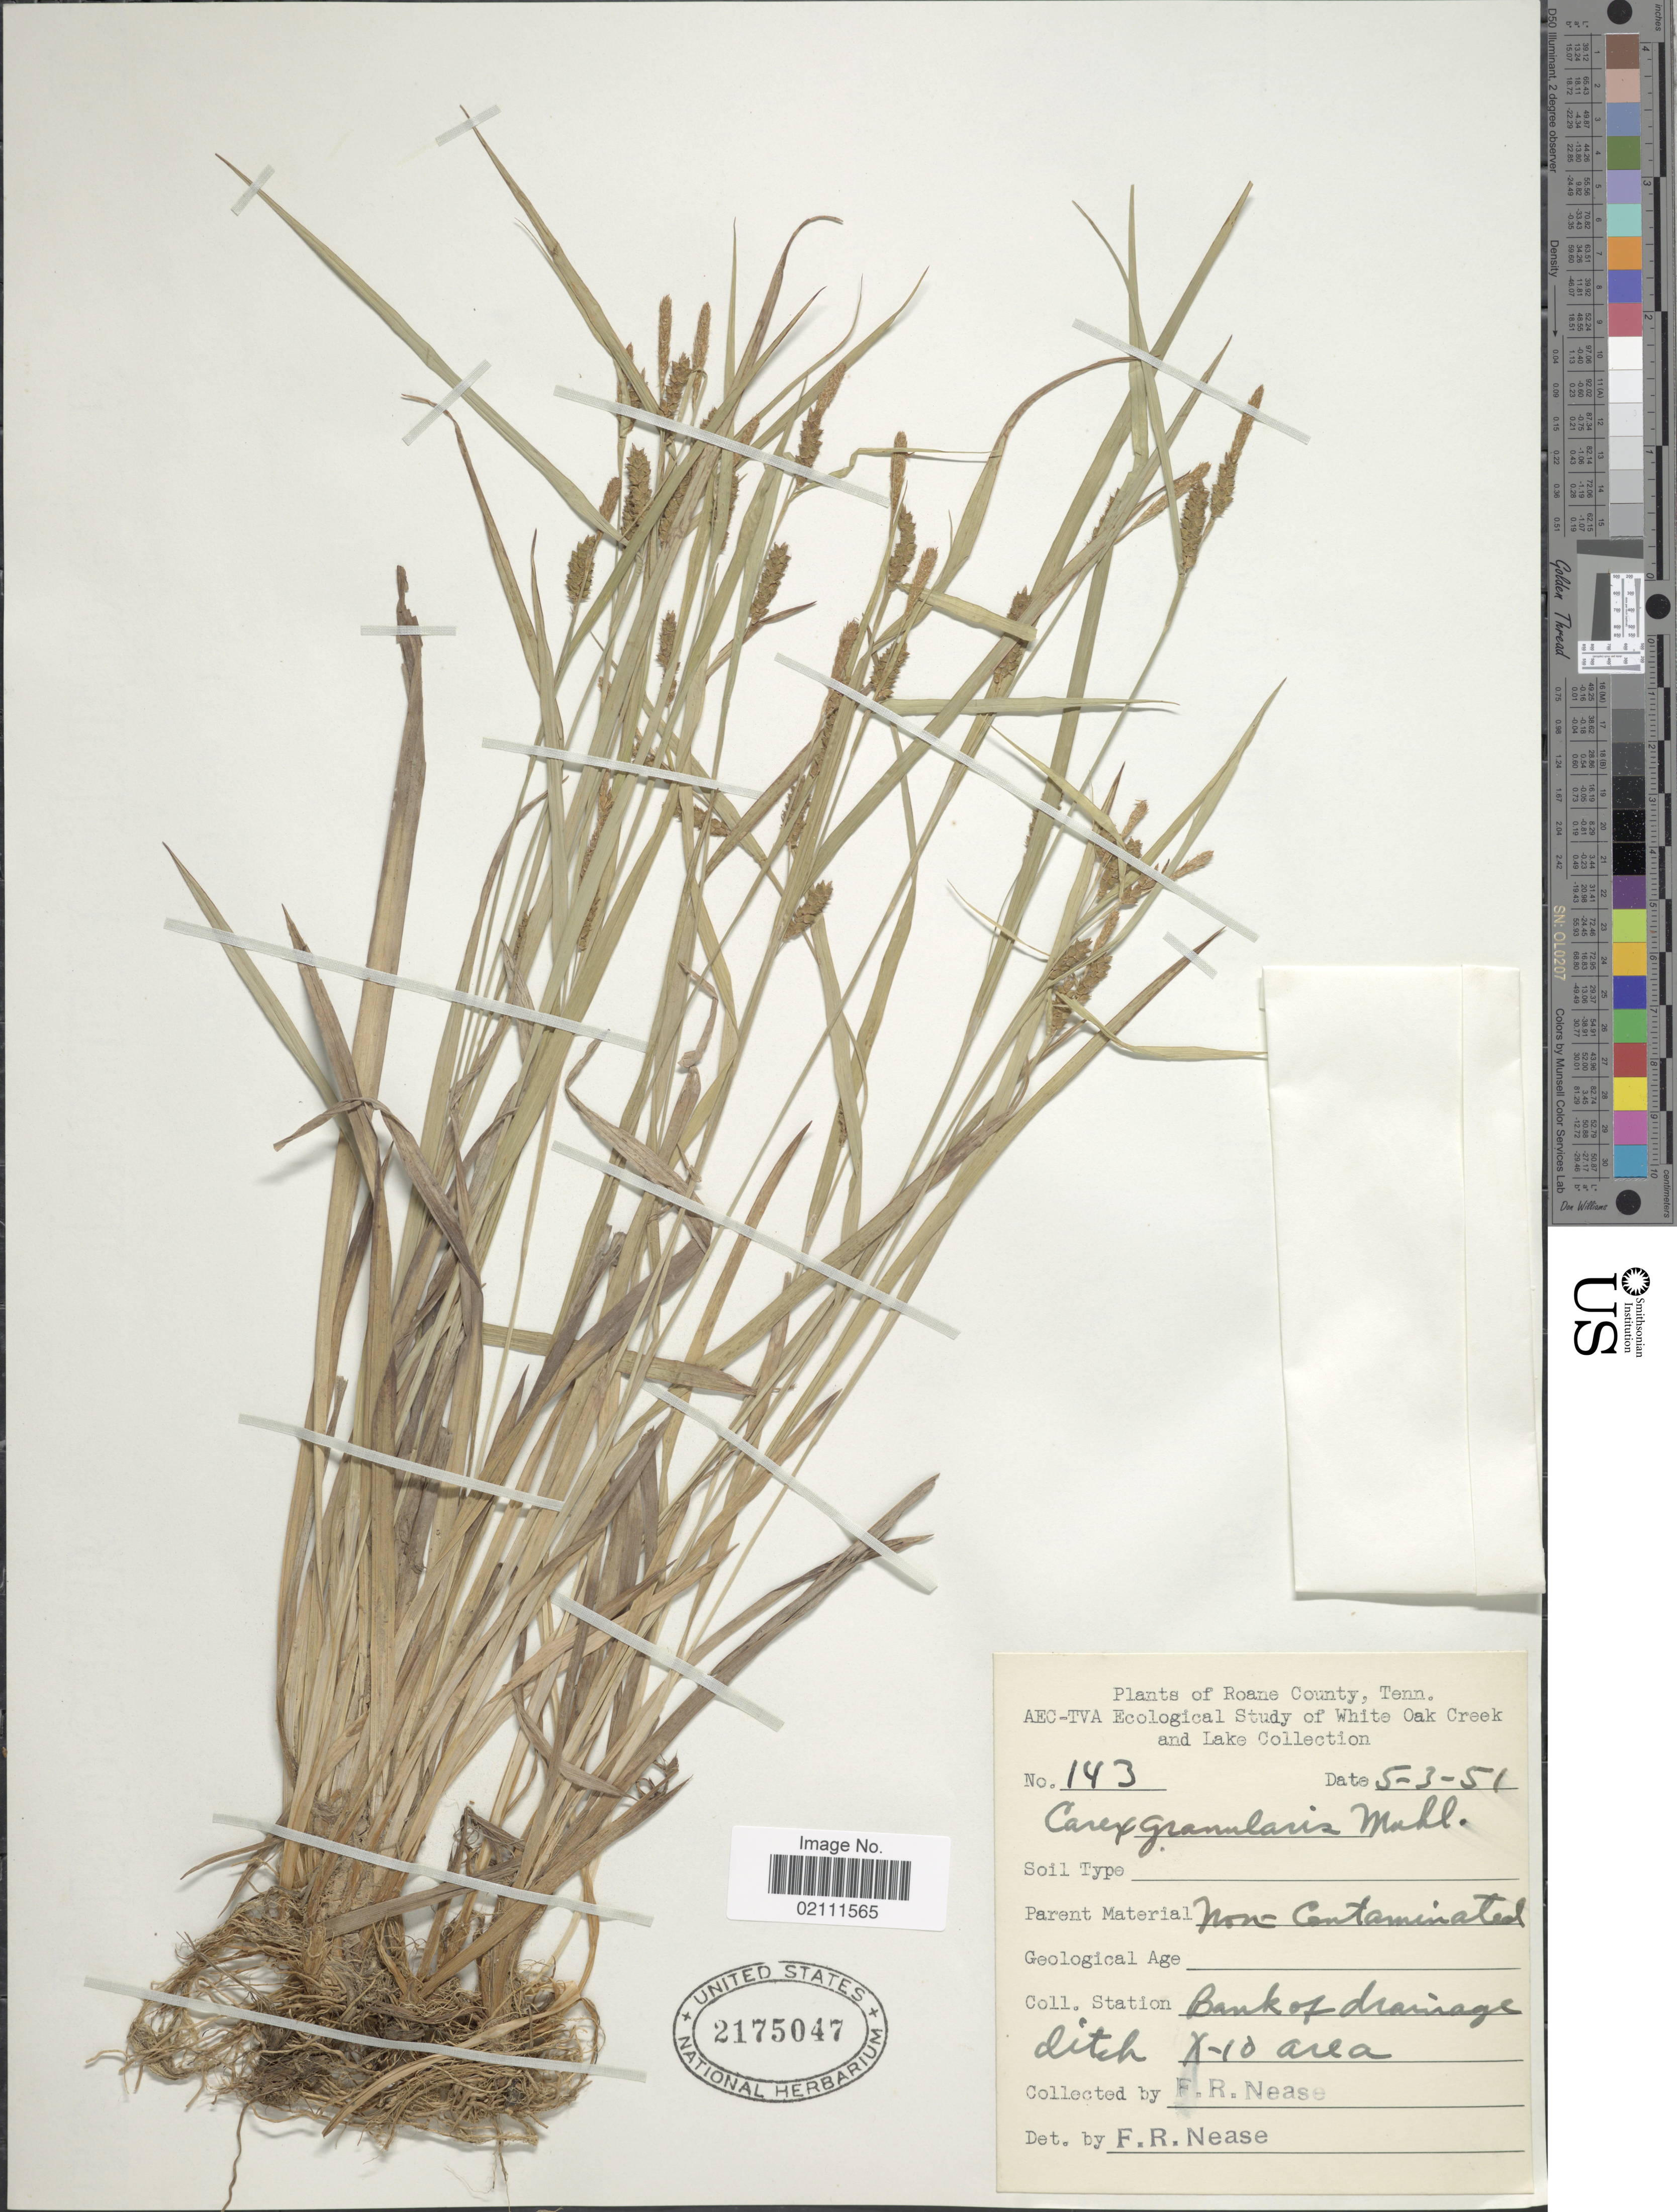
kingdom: Plantae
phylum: Tracheophyta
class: Liliopsida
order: Poales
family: Cyperaceae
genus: Carex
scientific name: Carex granularis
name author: Muhl. ex Willd.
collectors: F. Nease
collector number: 143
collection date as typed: Transcribed d/m/y: 3/5/51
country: United States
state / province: Tennessee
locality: Roane County, White Oak Creek and Lake, Station bank of drainage ditch X-10 area.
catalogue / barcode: US 2175047